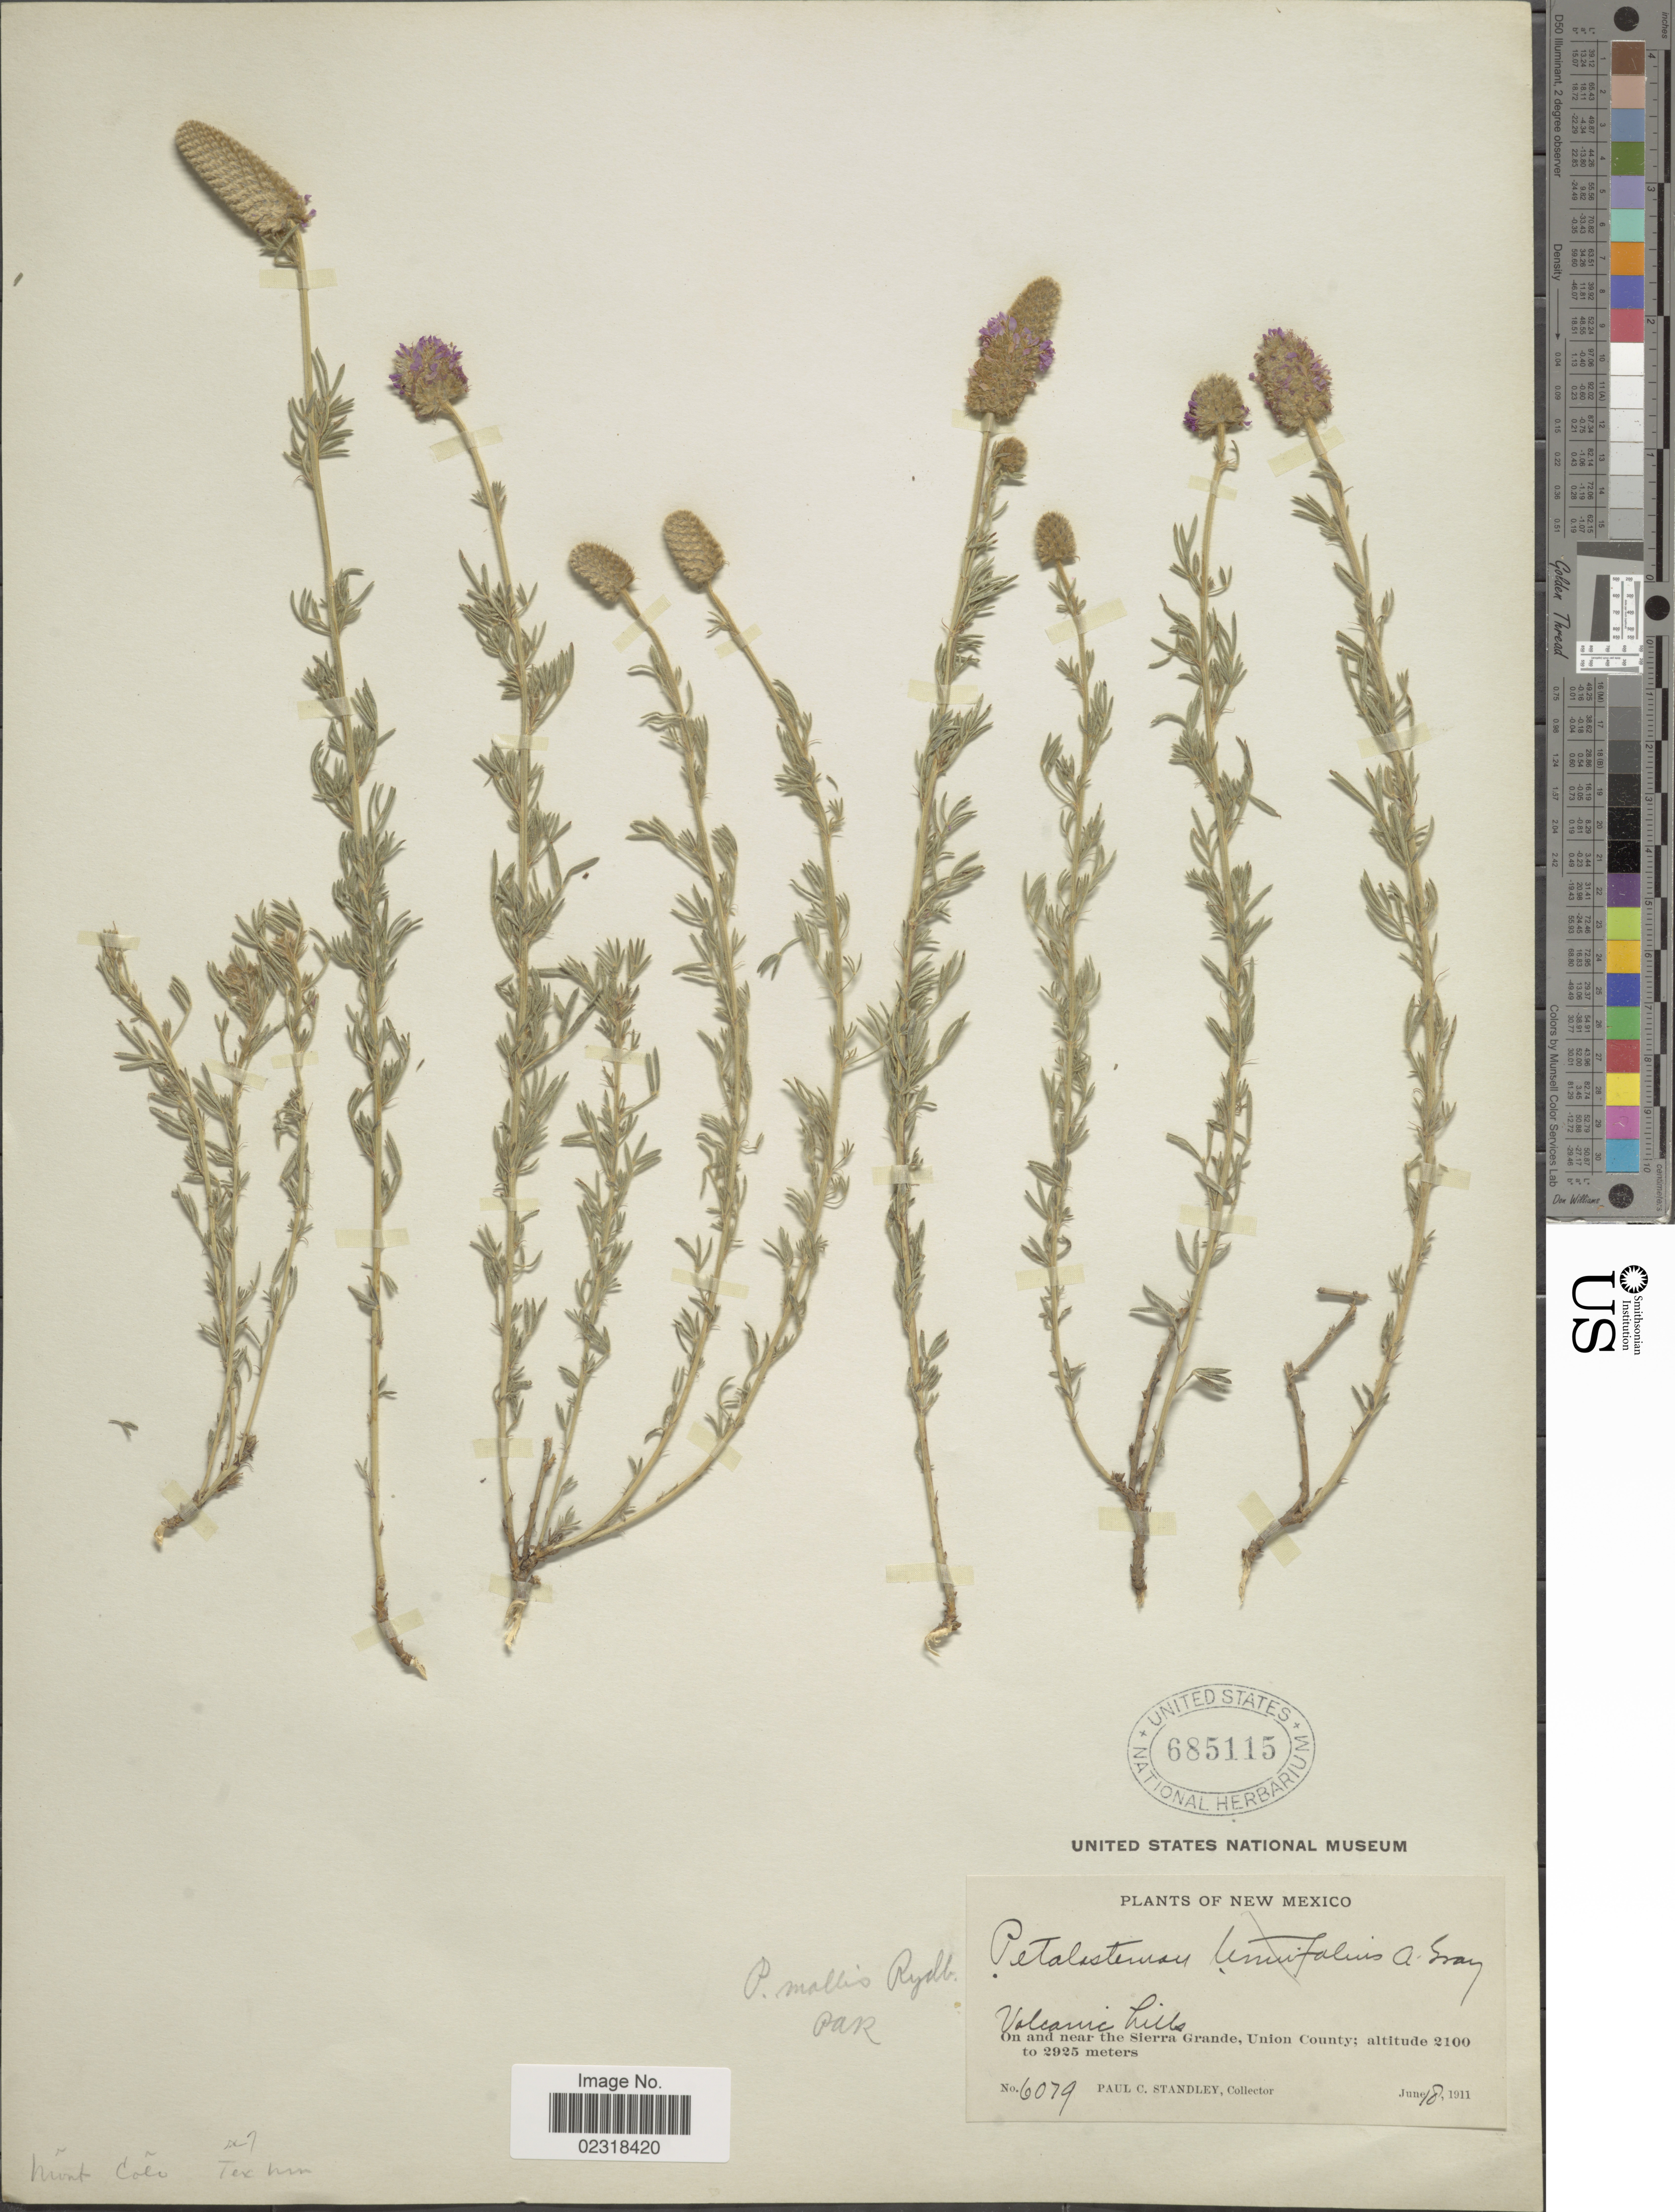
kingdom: Plantae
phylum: Tracheophyta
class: Magnoliopsida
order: Fabales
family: Fabaceae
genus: Dalea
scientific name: Dalea purpurea var. purpurea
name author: Vent.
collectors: P. C. Standley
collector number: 6079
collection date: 1911-06-18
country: United States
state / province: New Mexico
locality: Volcanic hills, on and near the Sierra Grande, Union County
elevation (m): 2100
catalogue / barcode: US 685115